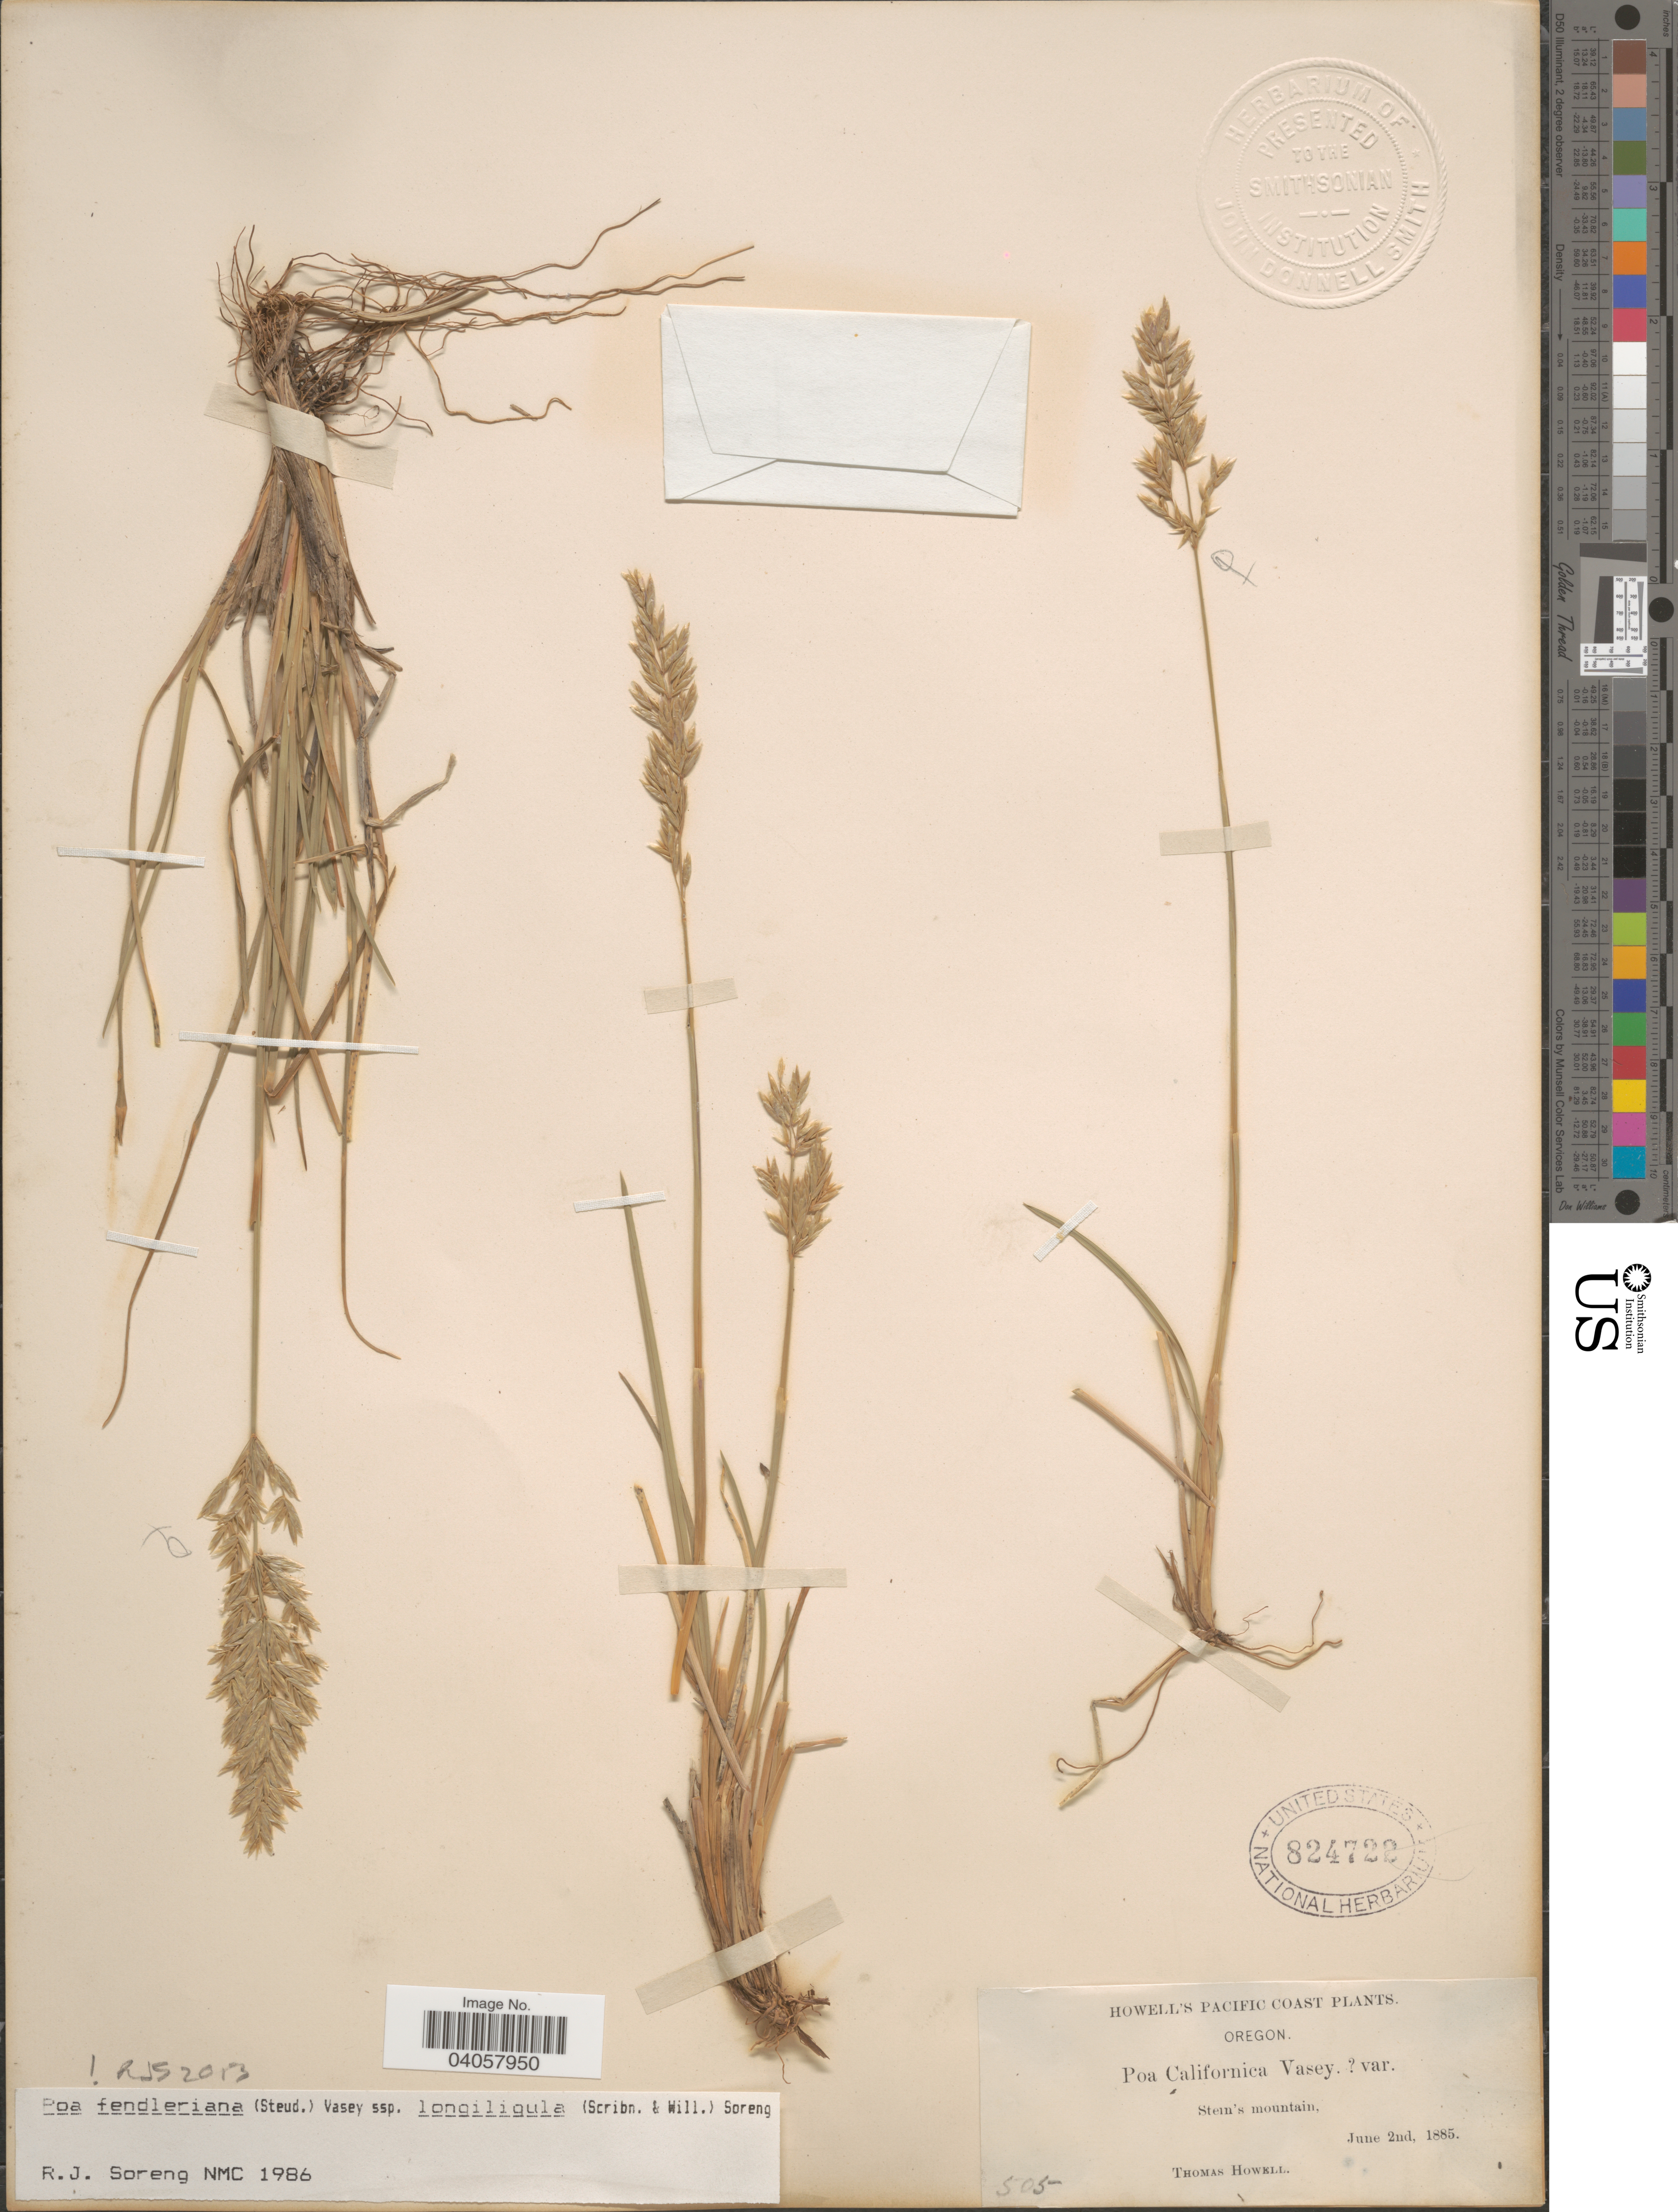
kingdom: Plantae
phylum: Tracheophyta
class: Liliopsida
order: Poales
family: Poaceae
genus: Poa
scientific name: Poa fendleriana subsp. longiligula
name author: (Scribn. & T.A. Williams) Soreng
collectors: T. Howell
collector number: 505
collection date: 1885-06-02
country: United States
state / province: Oregon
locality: Pacific Coast. Stern's mountain.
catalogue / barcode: US 824722